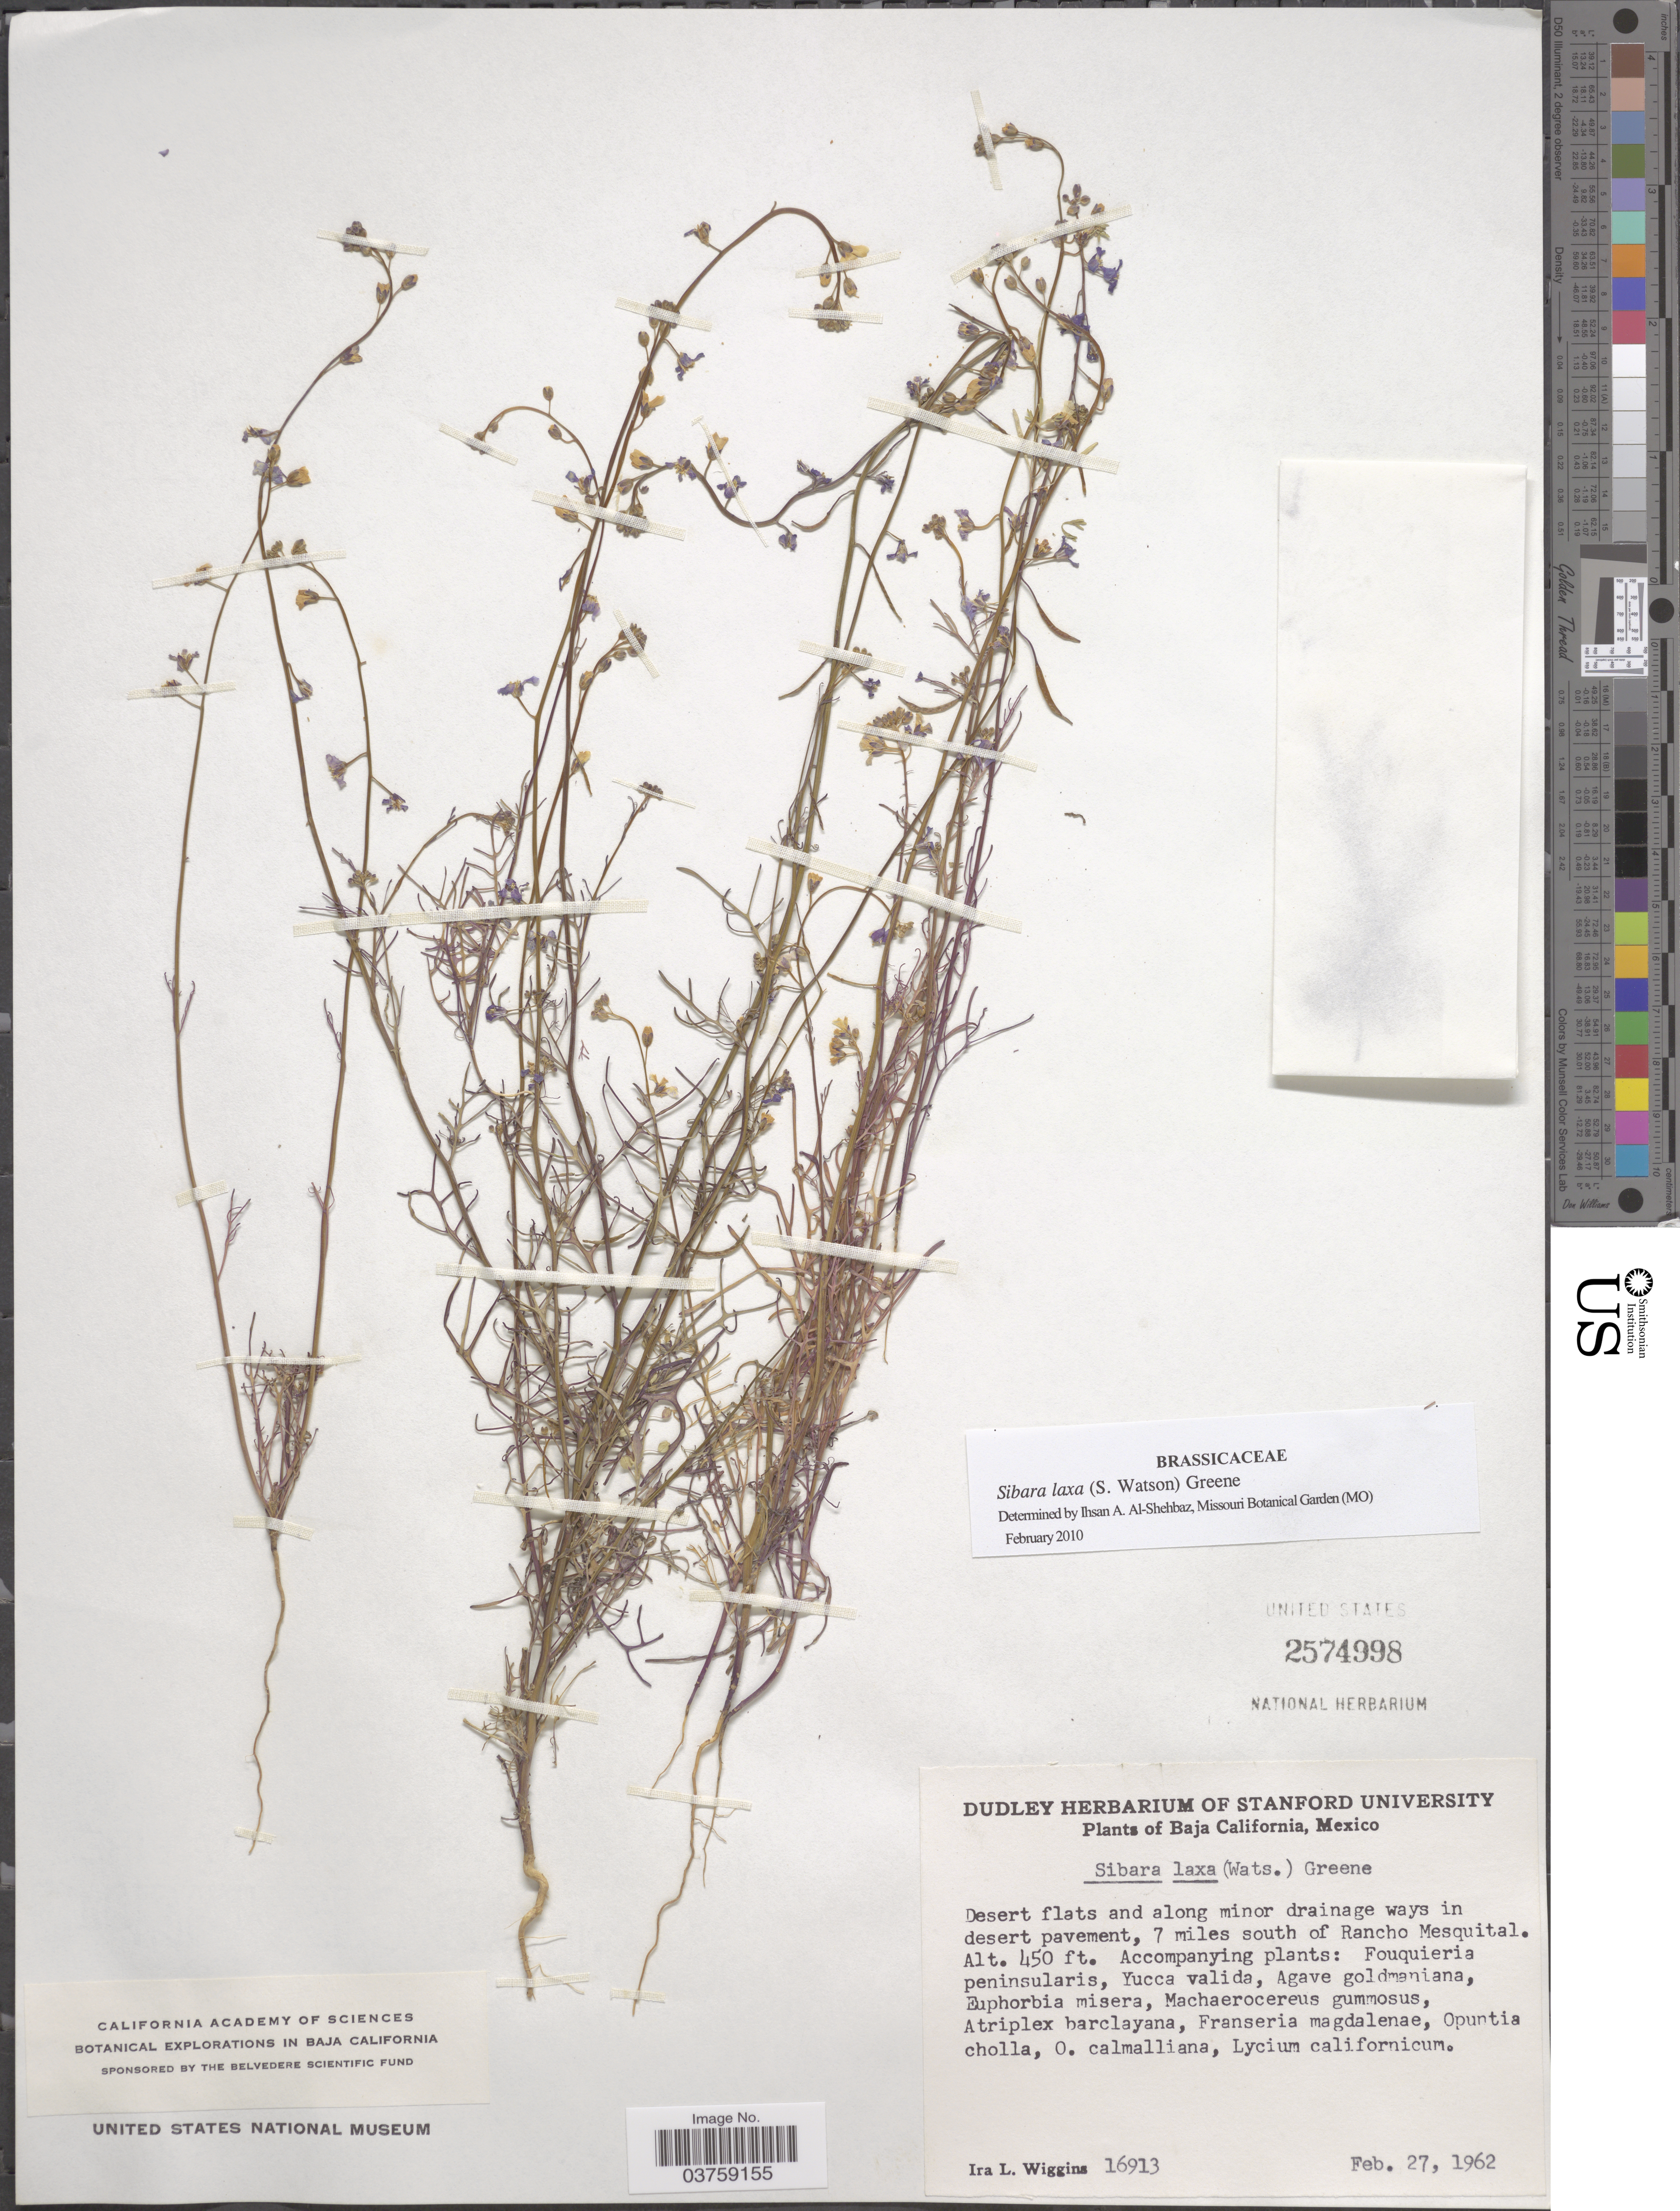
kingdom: Plantae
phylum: Tracheophyta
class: Magnoliopsida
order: Brassicales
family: Brassicaceae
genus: Sibara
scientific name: Sibara laxa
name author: (S. Watson) Greene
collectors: I. L. Wiggins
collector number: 16913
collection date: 1962-02-27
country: Mexico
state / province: Baja California Norte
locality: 7 miles south of Rancho Mesquital.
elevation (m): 137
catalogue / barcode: US 2574998